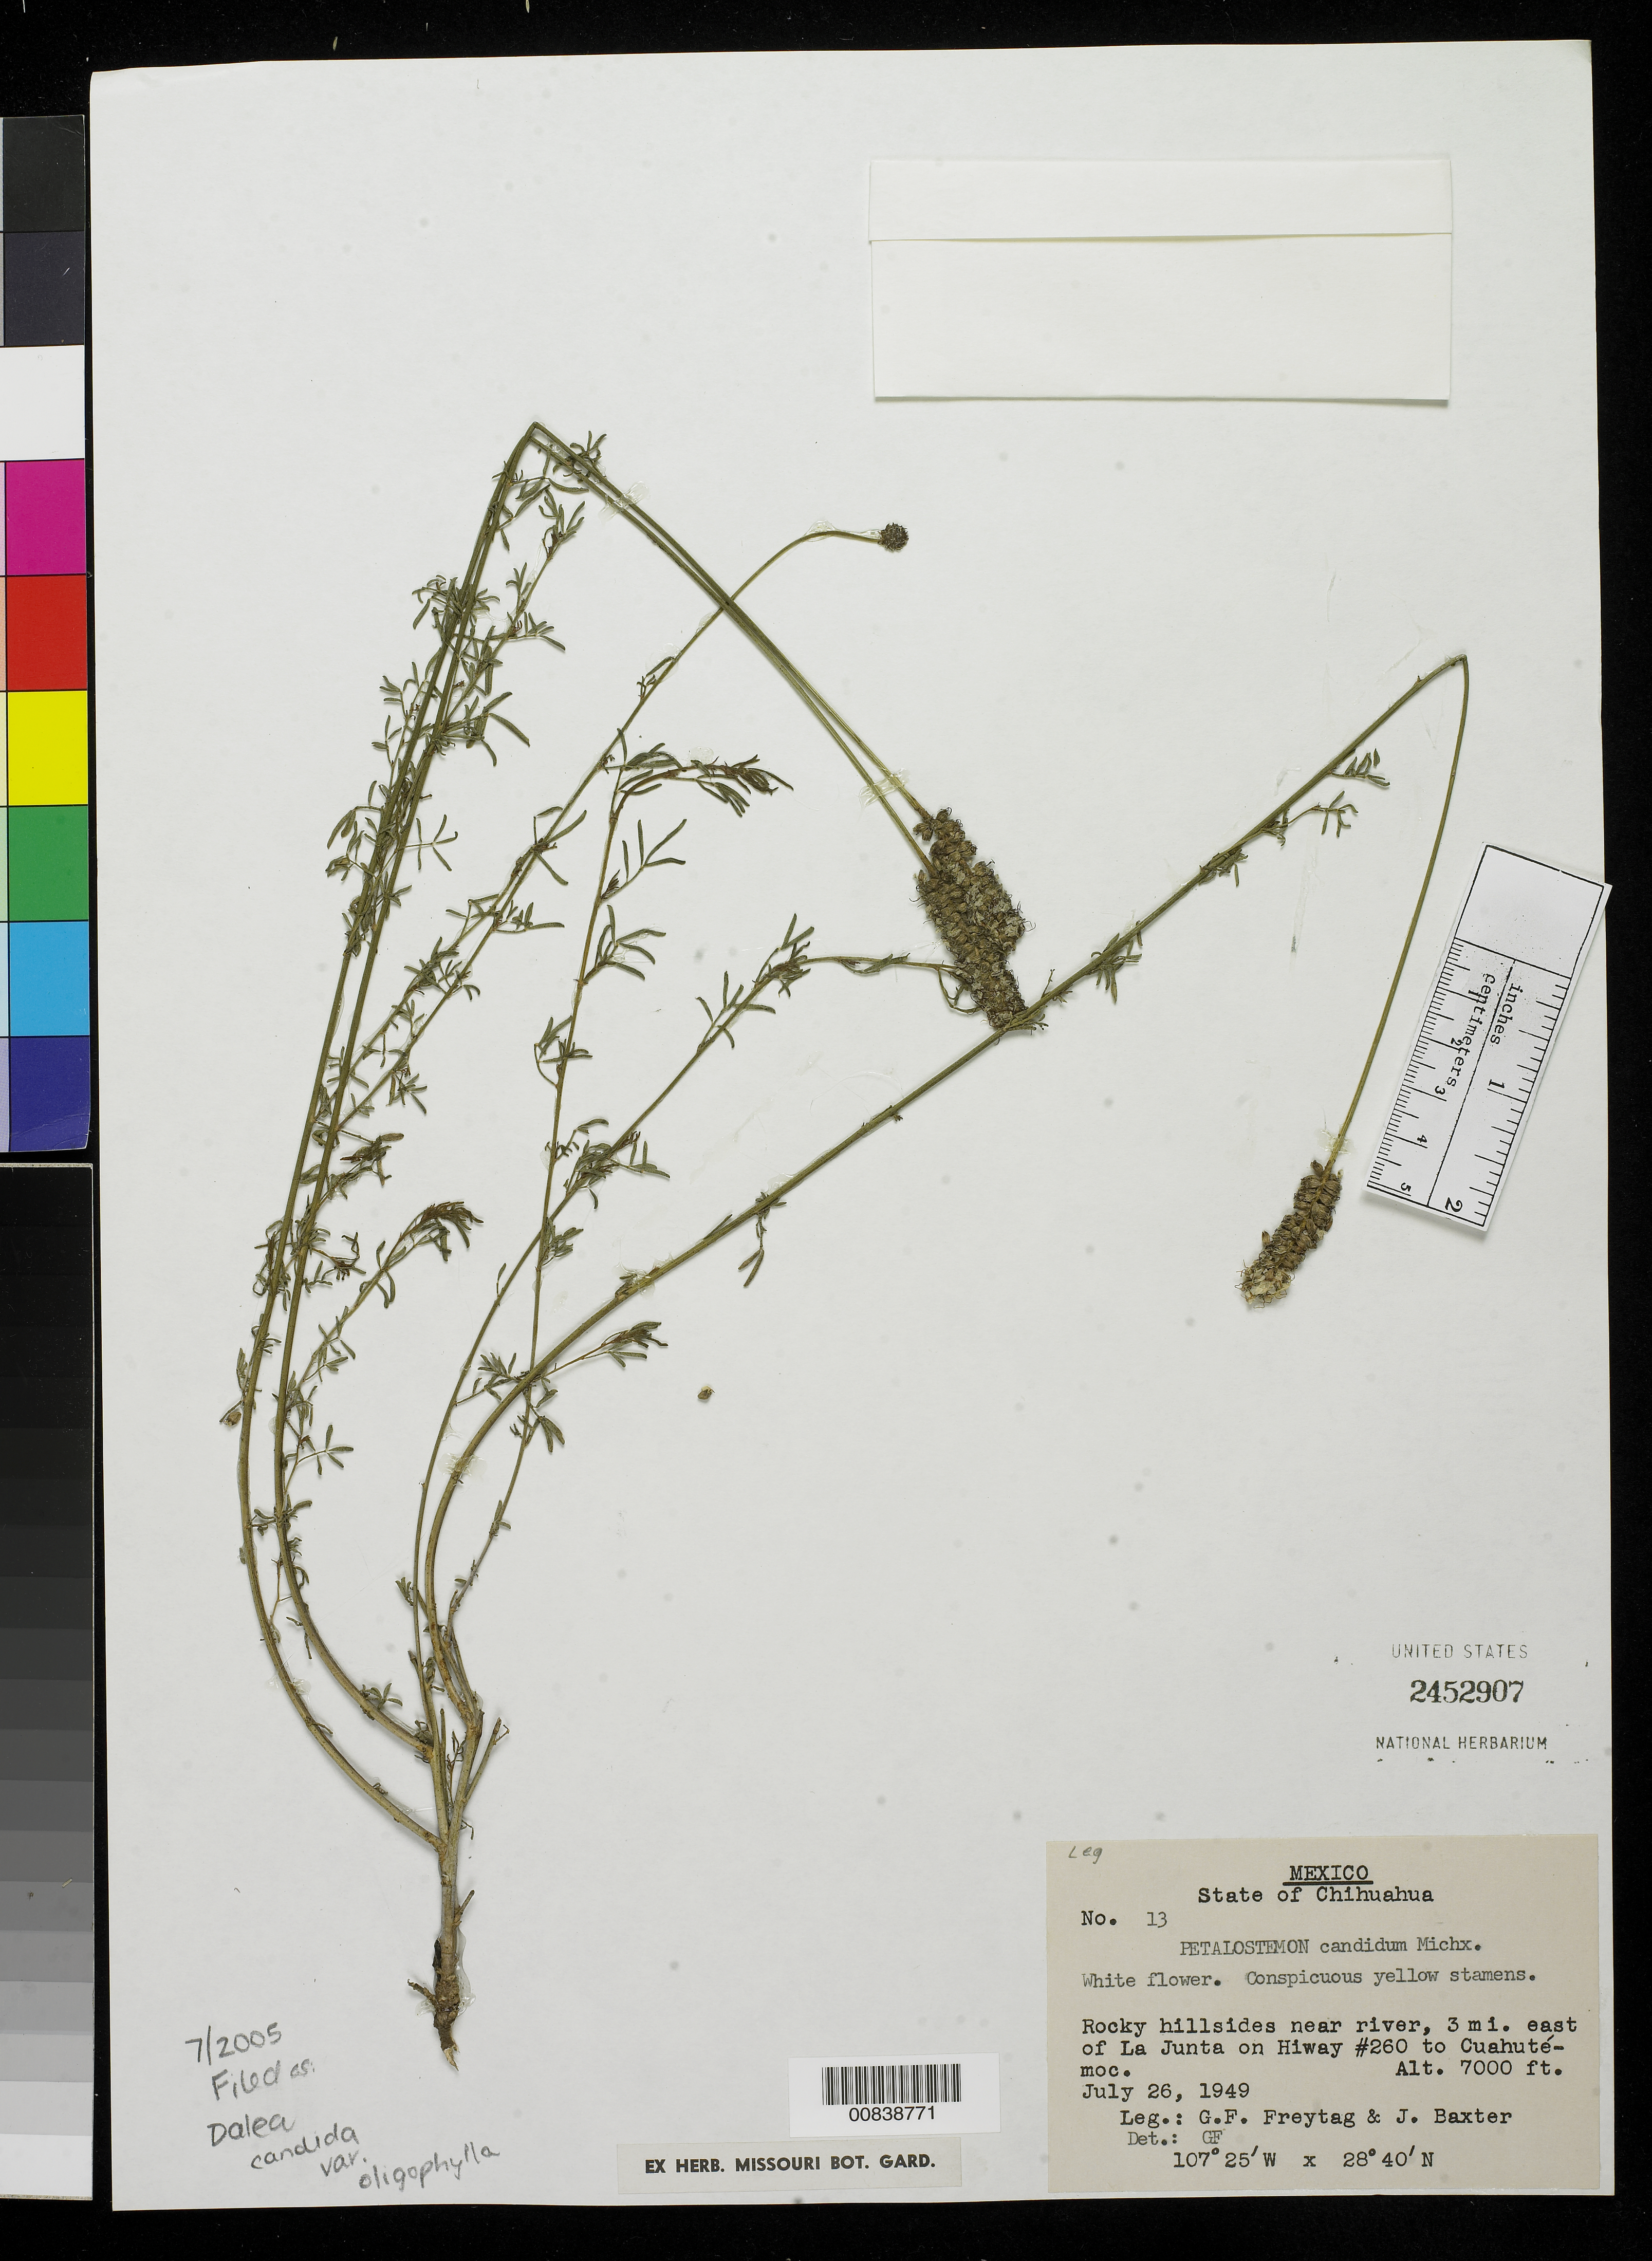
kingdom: Plantae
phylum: Tracheophyta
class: Magnoliopsida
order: Fabales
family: Fabaceae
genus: Dalea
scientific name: Dalea candida var. oligophylla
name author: (Torr) Shinners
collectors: G. F. Freytag & J. Baxter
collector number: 13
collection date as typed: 26 Jul 1949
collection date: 1949-07-26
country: Mexico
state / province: Chihuahua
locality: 3 mi. east of La Junta on Highway #206 to Cuauhtémoc.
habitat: Rocky hillsides near river.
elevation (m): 2134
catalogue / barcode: US 2452907